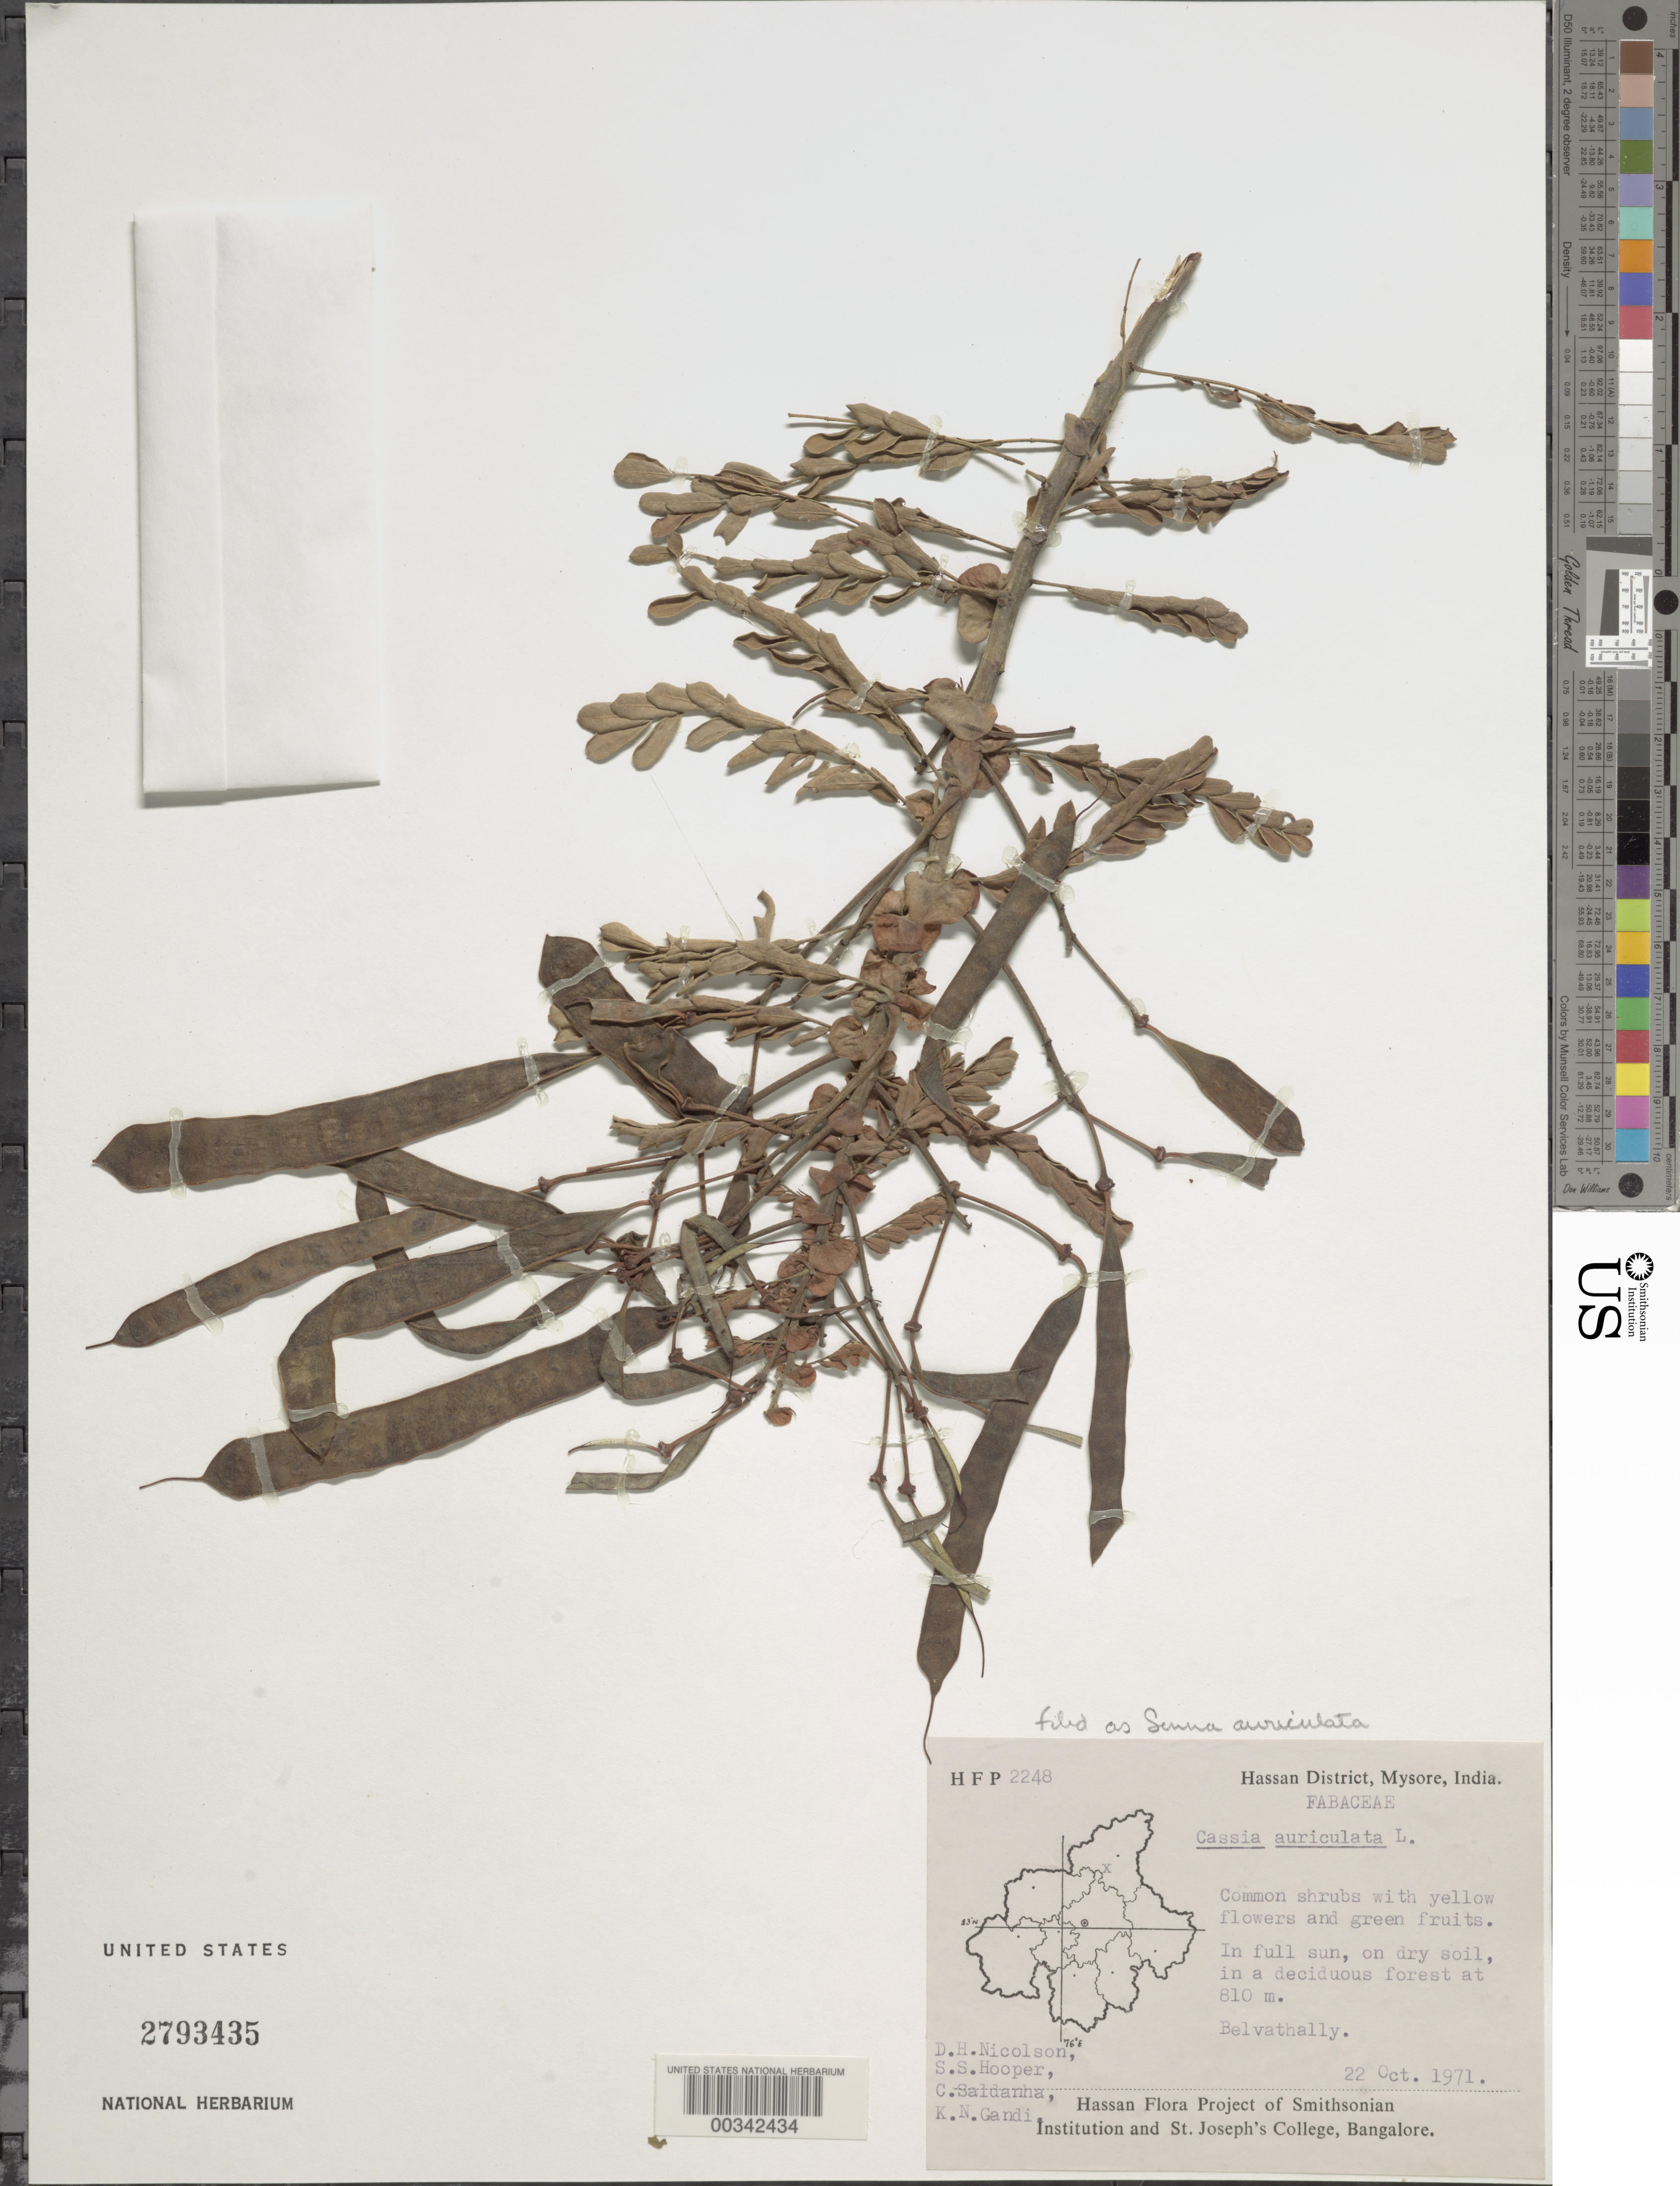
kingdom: Plantae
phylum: Tracheophyta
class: Magnoliopsida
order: Fabales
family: Fabaceae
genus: Senna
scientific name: Senna auriculata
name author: (L.) Roxb.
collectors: D. H. Nicolson, S. S. Hooper, C. J. Saldanha & K. N. Gandhi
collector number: Hfp 2248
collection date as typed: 22 Oct 1971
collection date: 1971-10-22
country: India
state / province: Karnataka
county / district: Hassan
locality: Belvathally, mysore state [mysore state = karnataka.]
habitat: In full sun, on dry soil, in deciduous forest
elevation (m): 810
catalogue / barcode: US 2793435